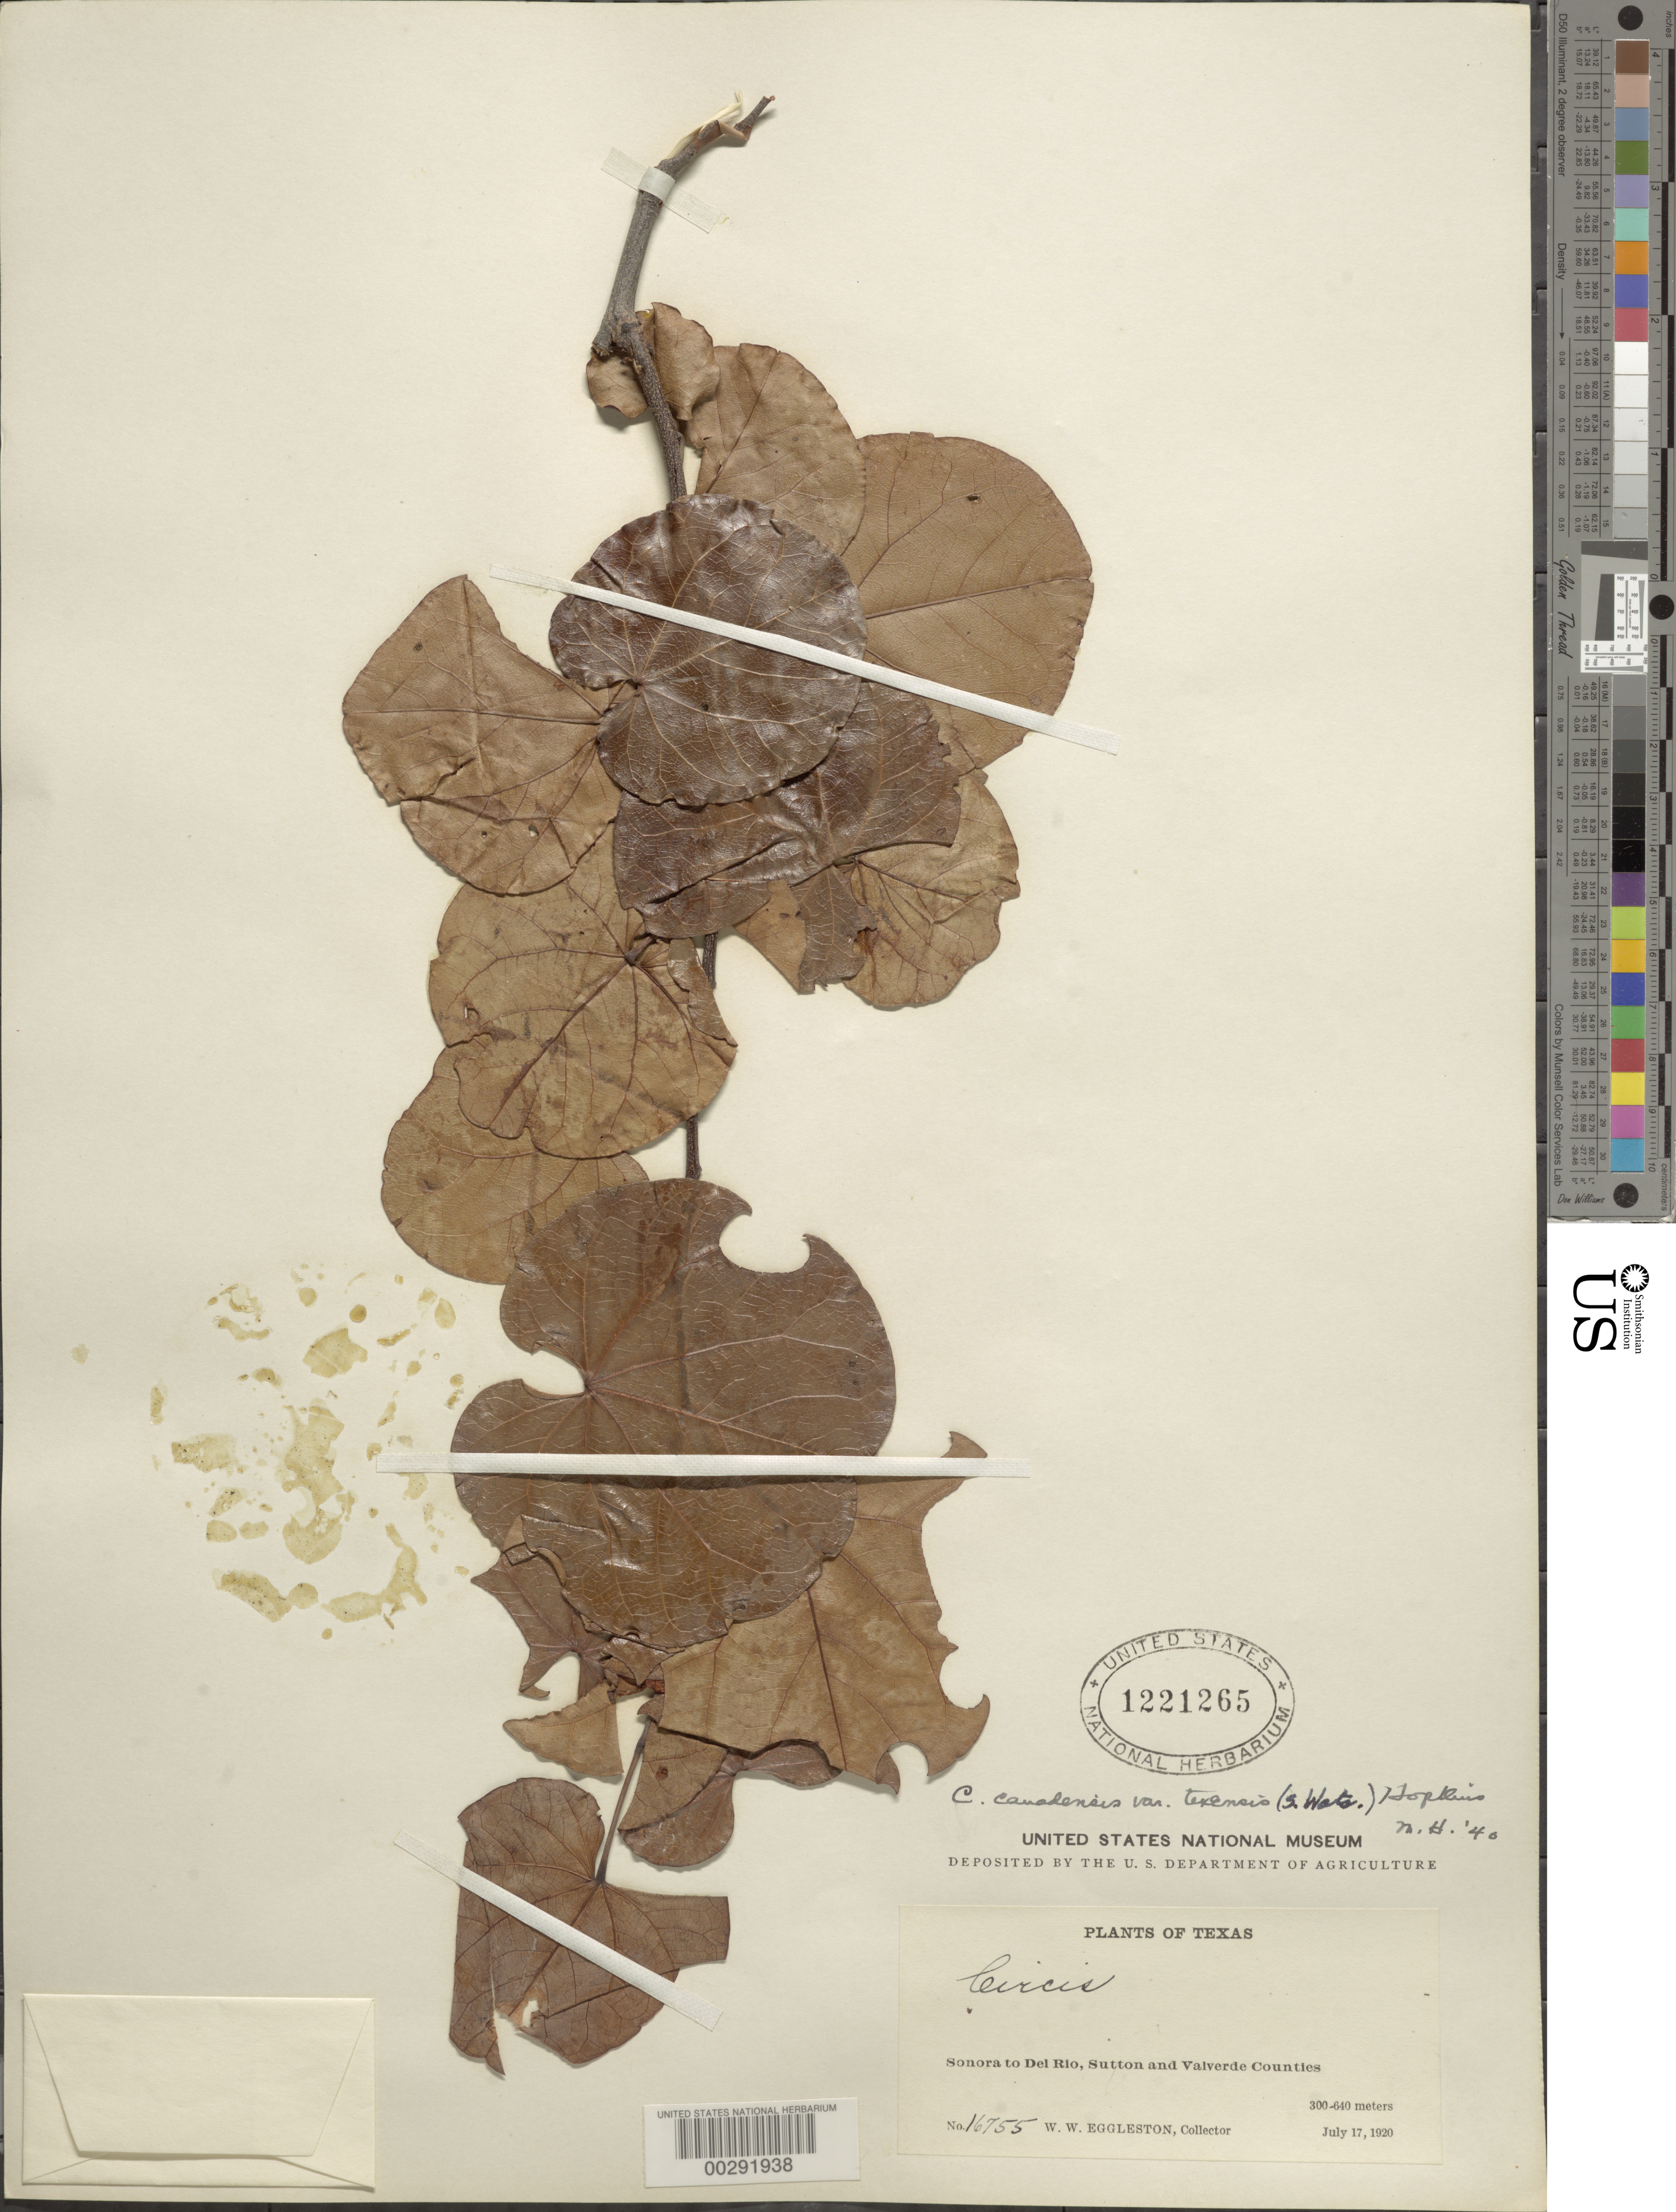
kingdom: Plantae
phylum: Tracheophyta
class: Magnoliopsida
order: Fabales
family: Fabaceae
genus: Cercis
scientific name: Cercis reniformis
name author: A. Gray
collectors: W. W. Eggleston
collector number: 16755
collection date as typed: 17 Jul 1920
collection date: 1920-07-17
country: United States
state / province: Texas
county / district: Sutton / Val Verde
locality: Sonora to del rio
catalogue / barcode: US 1221265